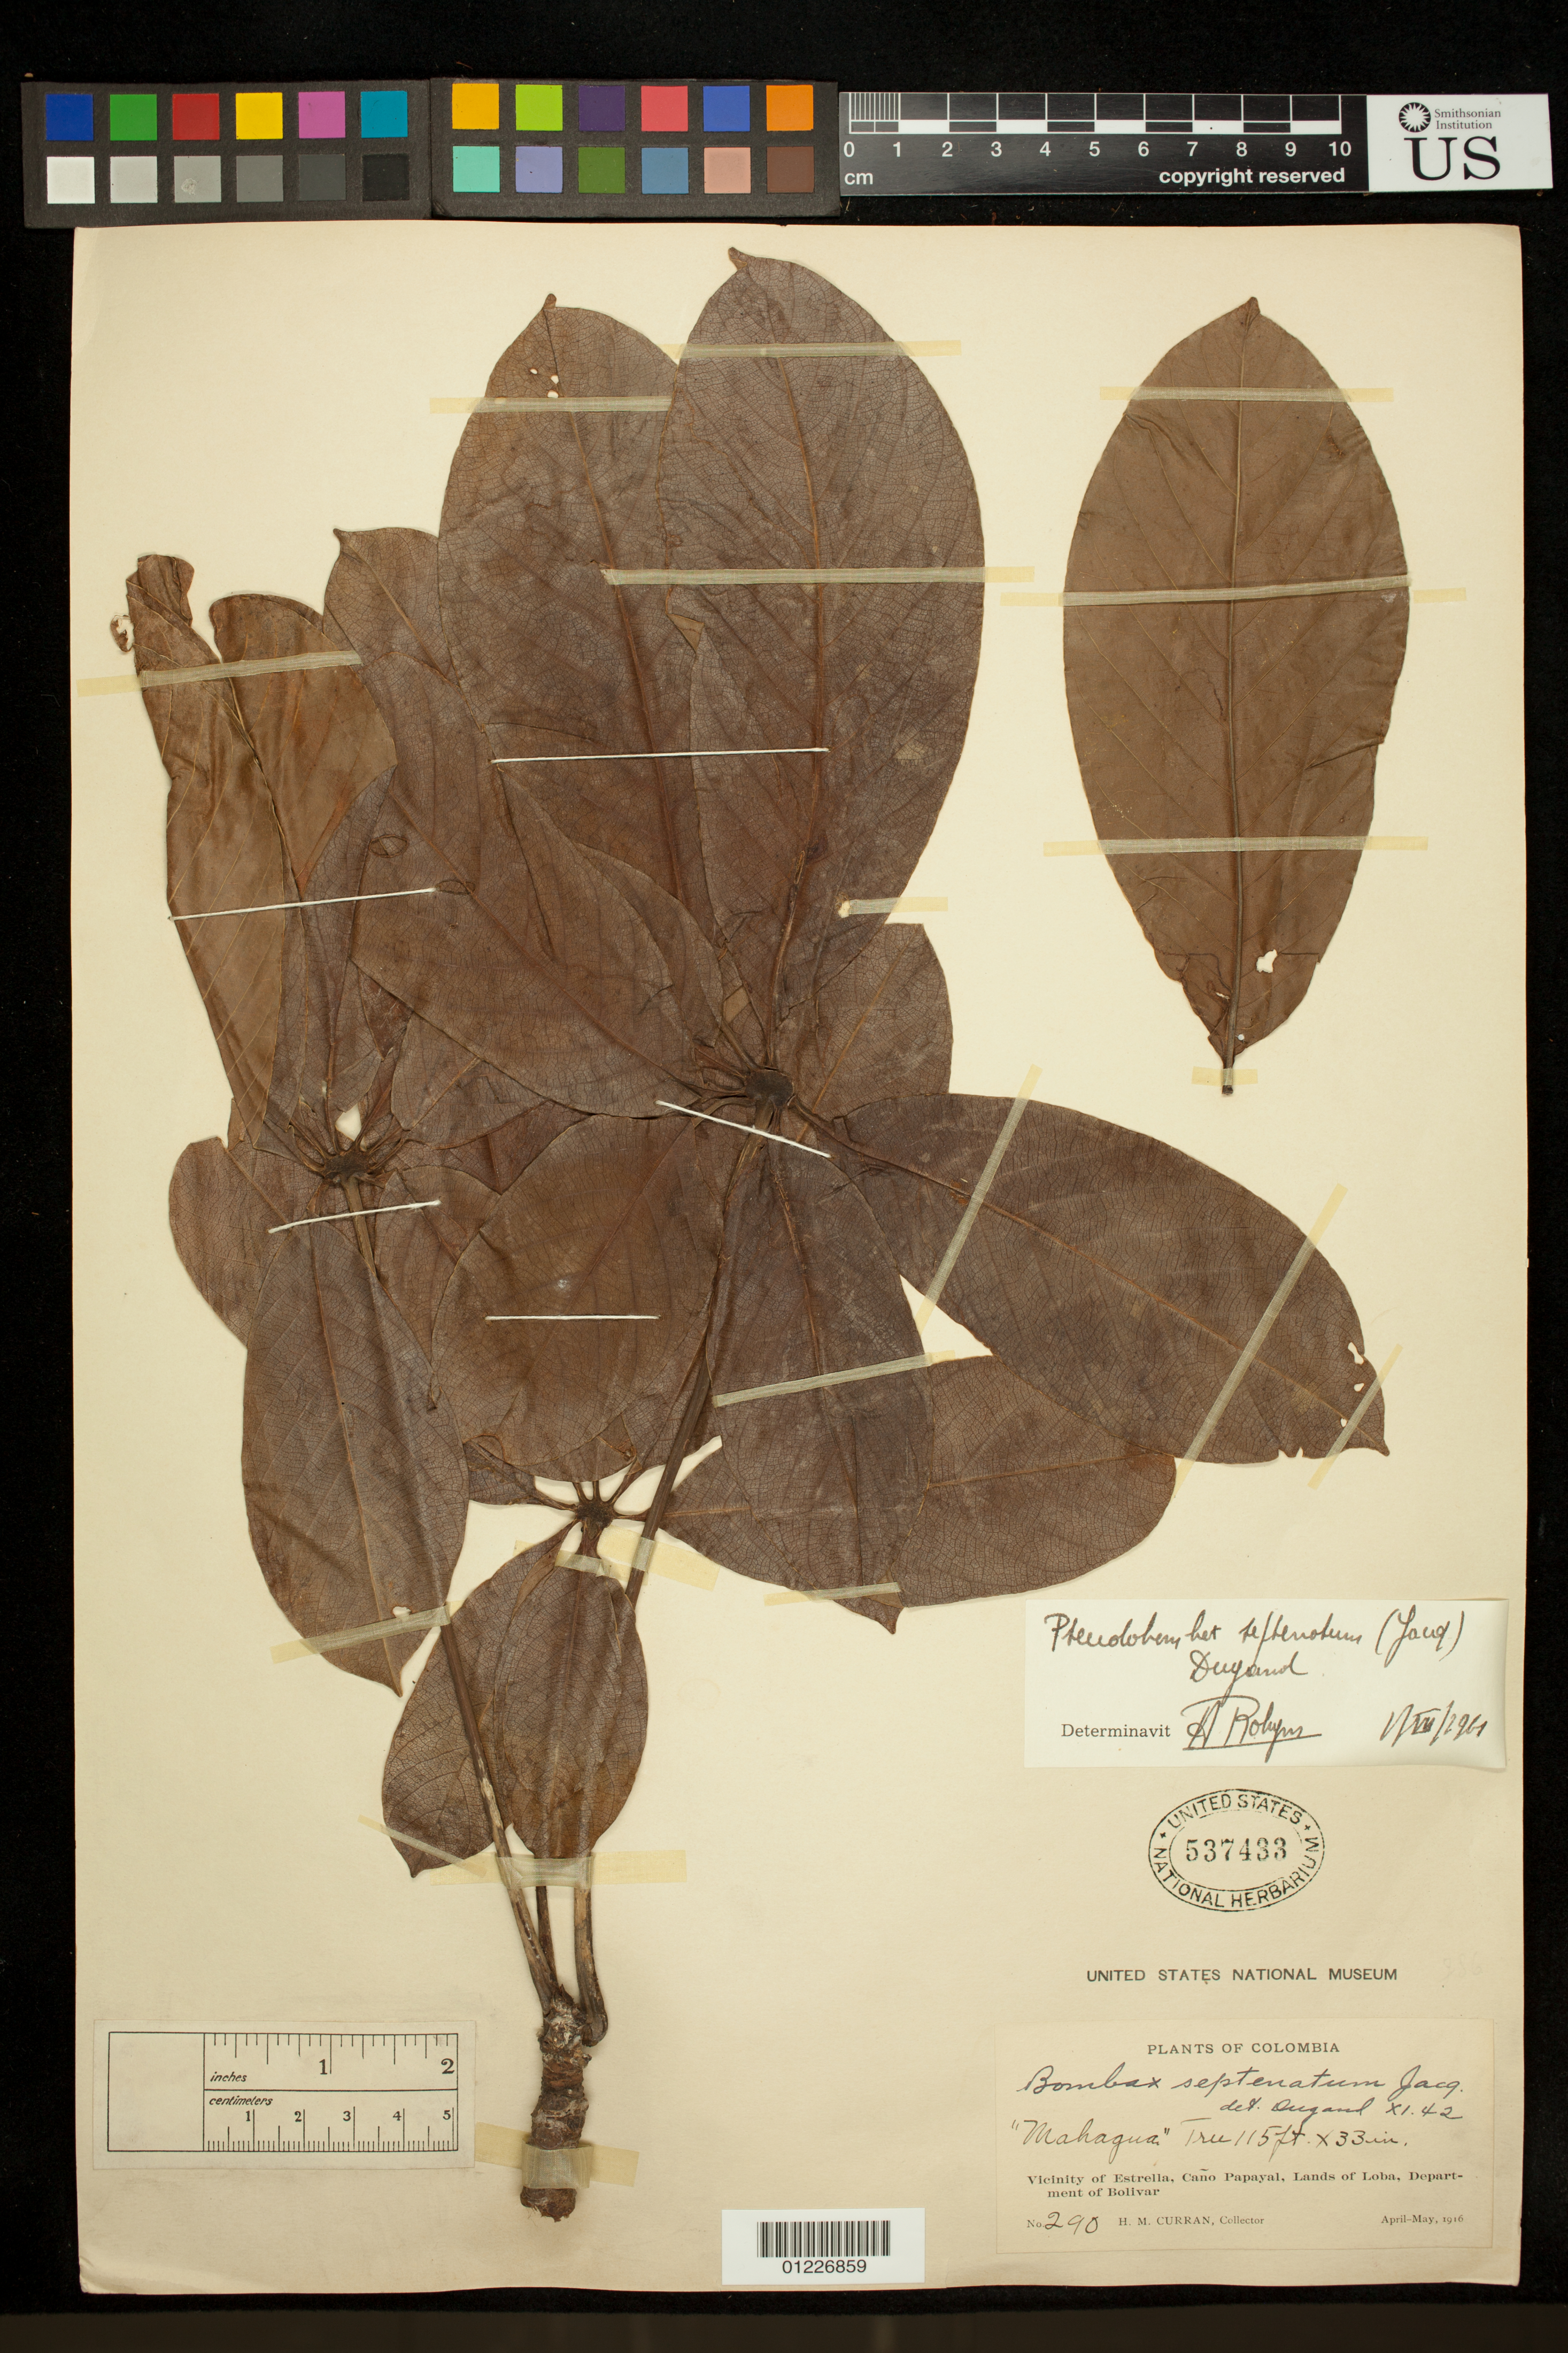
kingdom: Plantae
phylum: Tracheophyta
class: Magnoliopsida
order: Malvales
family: Malvaceae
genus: Pseudobombax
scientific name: Pseudobombax septenatum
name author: (Jacq.) Dugand G.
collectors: H. M. Curran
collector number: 290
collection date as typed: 1916-04/1916-05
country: Colombia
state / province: Bolívar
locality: Vicinity of Estrella, Caño Papayal, Lands of Loba, Department of Bolivar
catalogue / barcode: US 537433